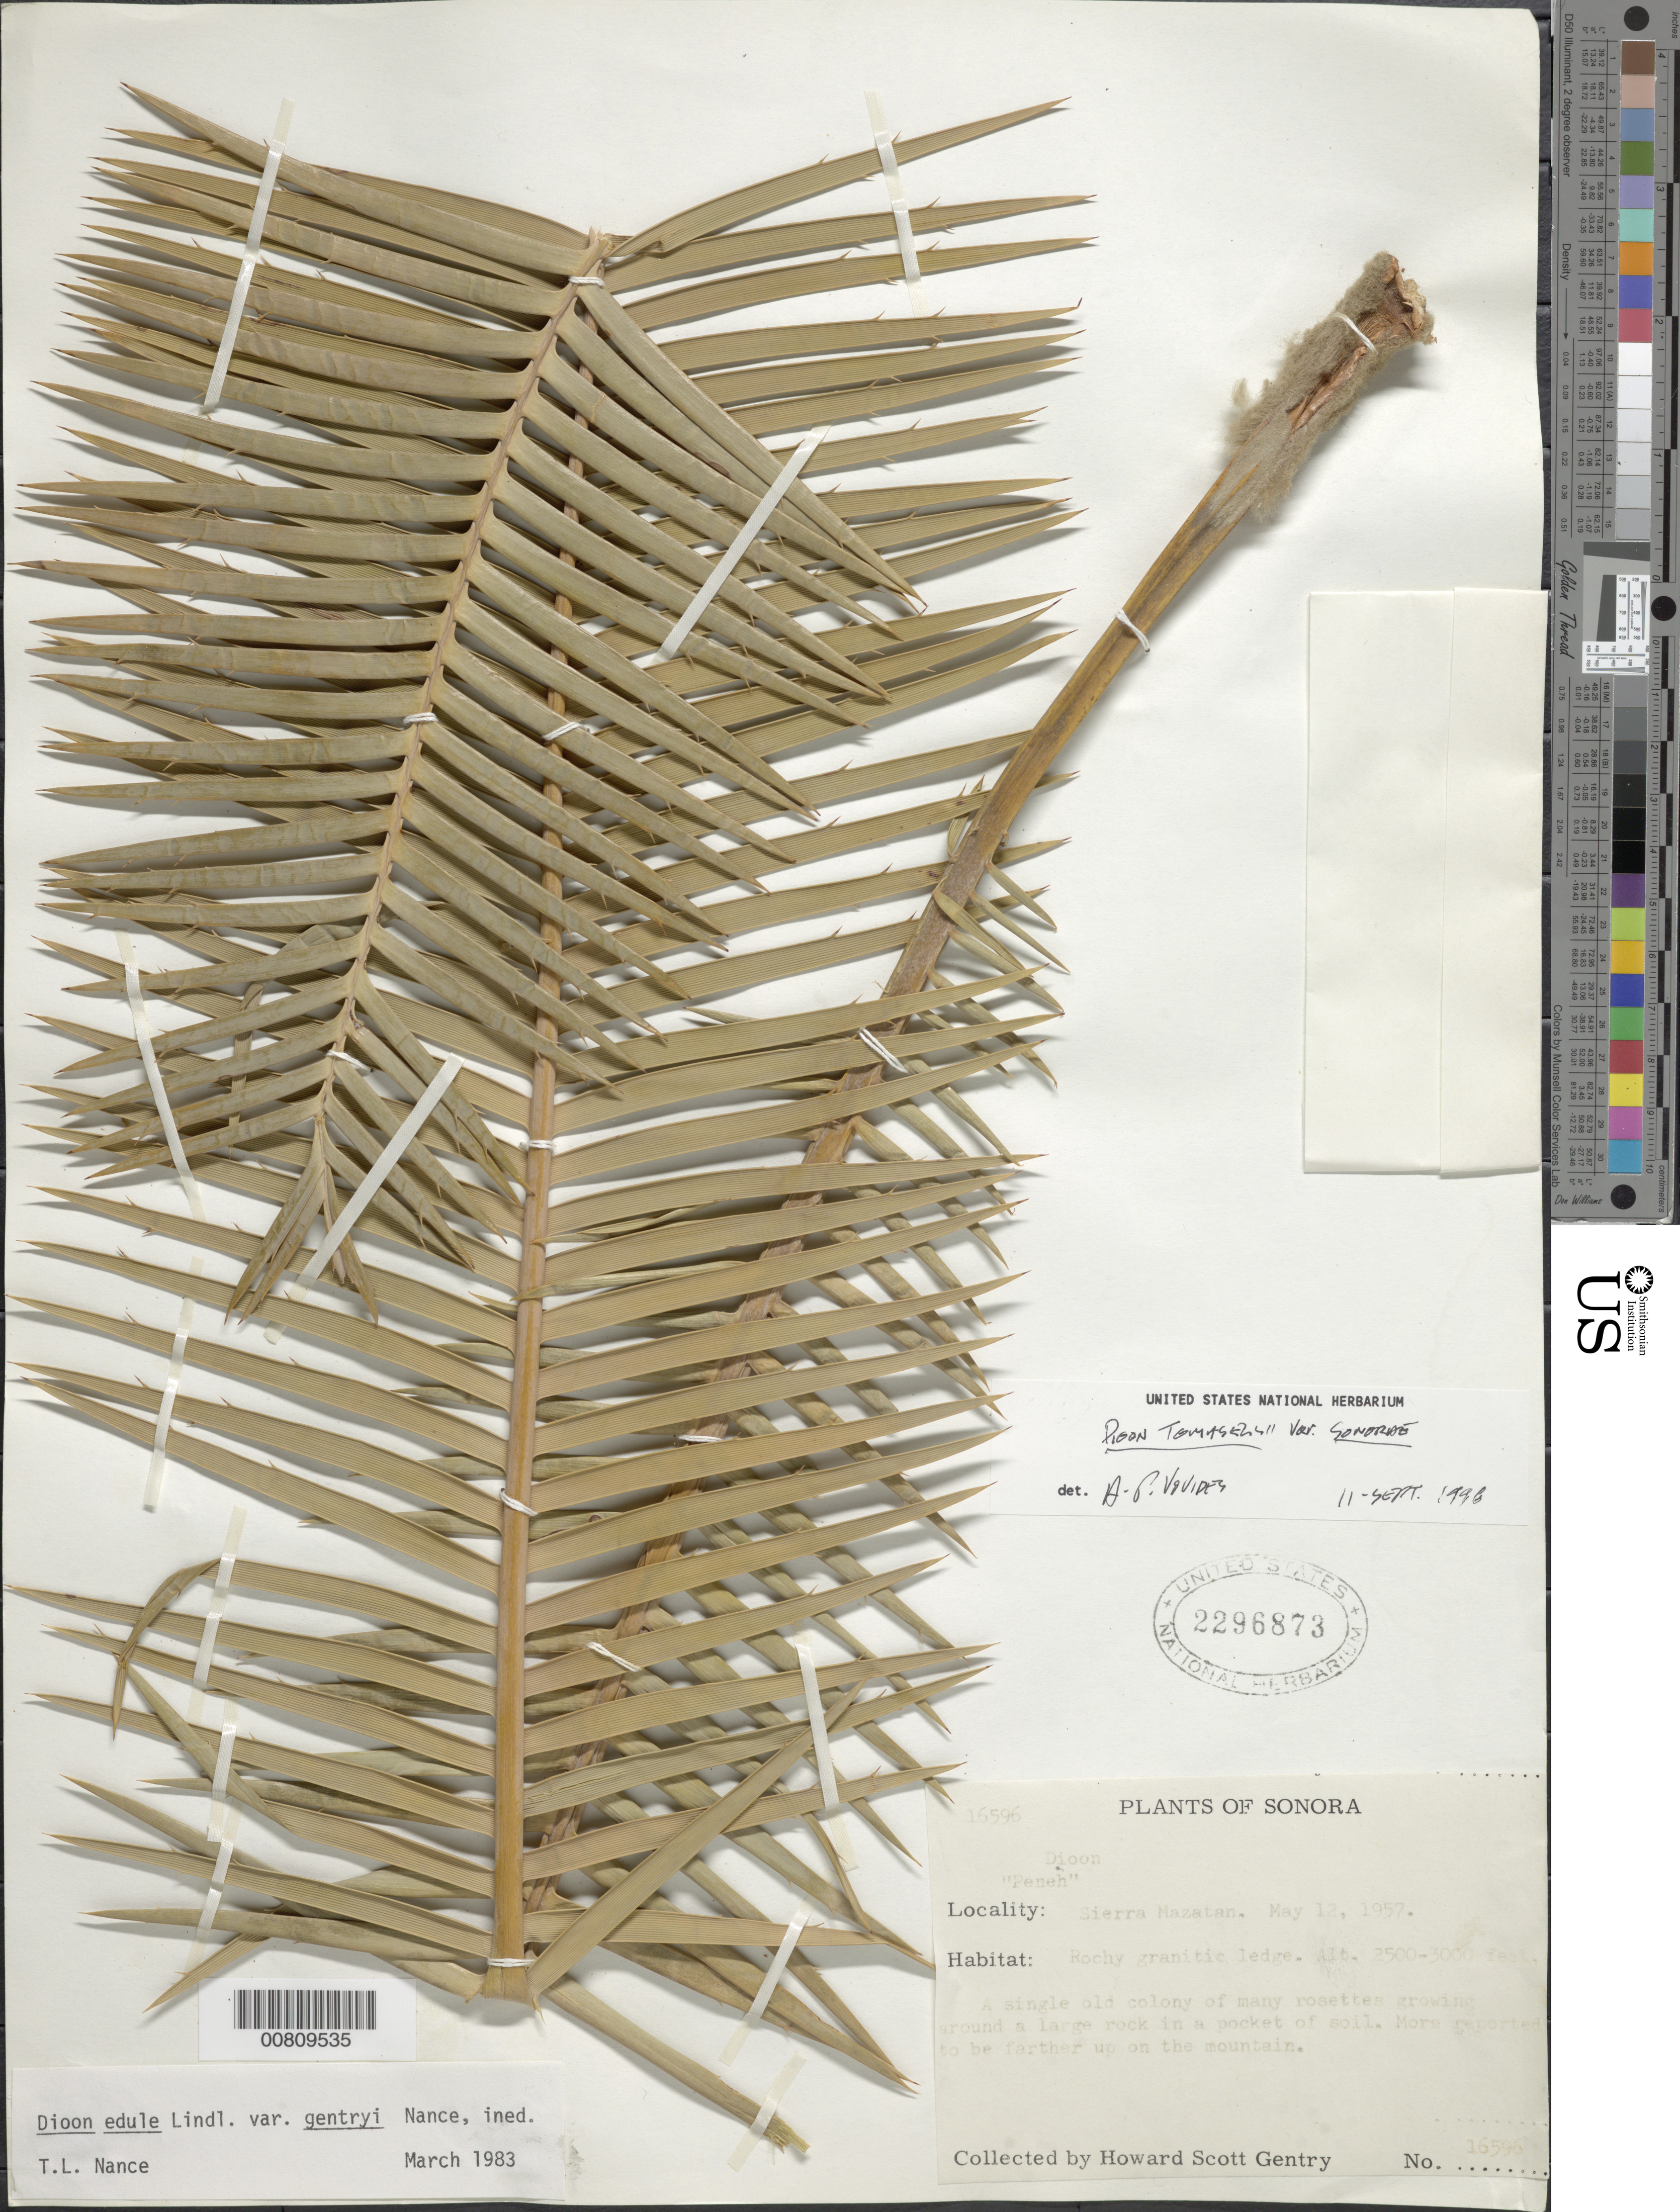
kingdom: Plantae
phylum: Tracheophyta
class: Cycadopsida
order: Cycadales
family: Zamiaceae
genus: Dioon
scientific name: Dioon tomasellii var. sonorense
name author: De Luca et al.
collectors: H. S. Gentry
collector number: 16596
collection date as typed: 12 May 1957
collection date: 1957-05-12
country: Mexico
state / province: Sonora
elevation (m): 762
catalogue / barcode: US 2296873